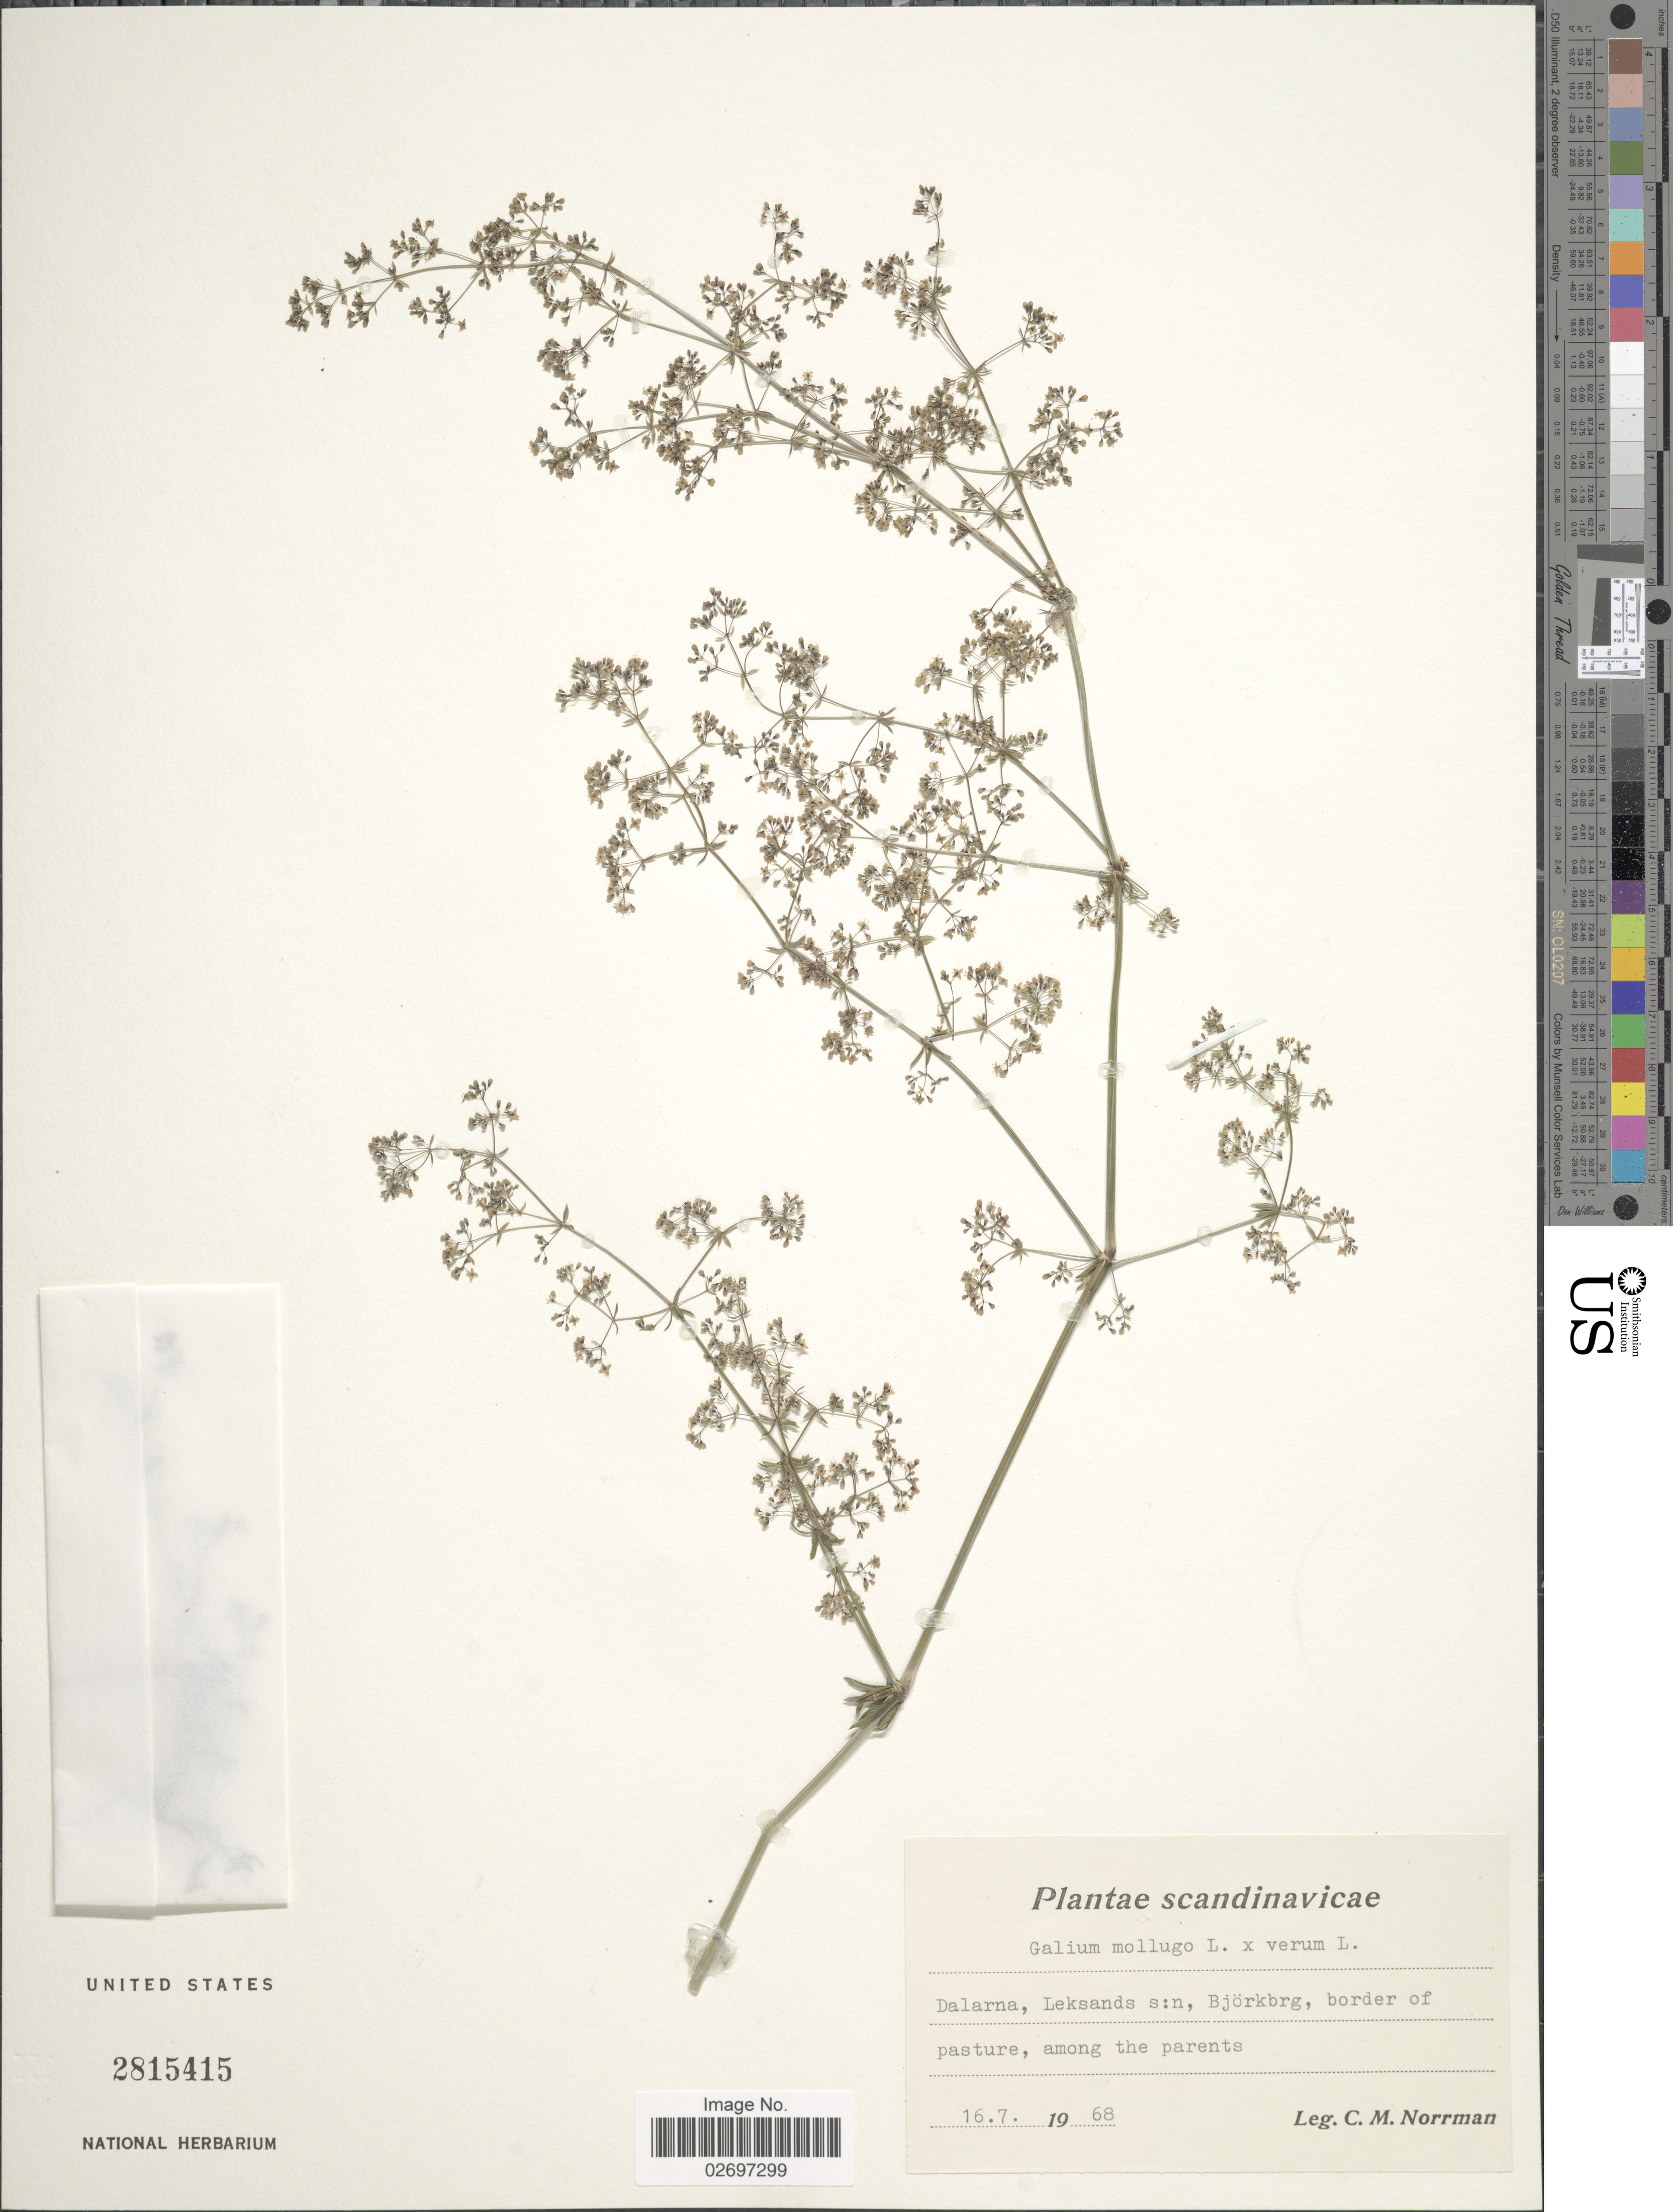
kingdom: Plantae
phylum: Tracheophyta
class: Magnoliopsida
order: Gentianales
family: Rubiaceae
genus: Galium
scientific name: Galium mollugo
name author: L.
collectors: C. Norrman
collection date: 1968-07-16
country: Sweden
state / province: Dalarna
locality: Scandinavicae. Dalarna, Leksands s:n, Björkbrg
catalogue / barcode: US 2815415